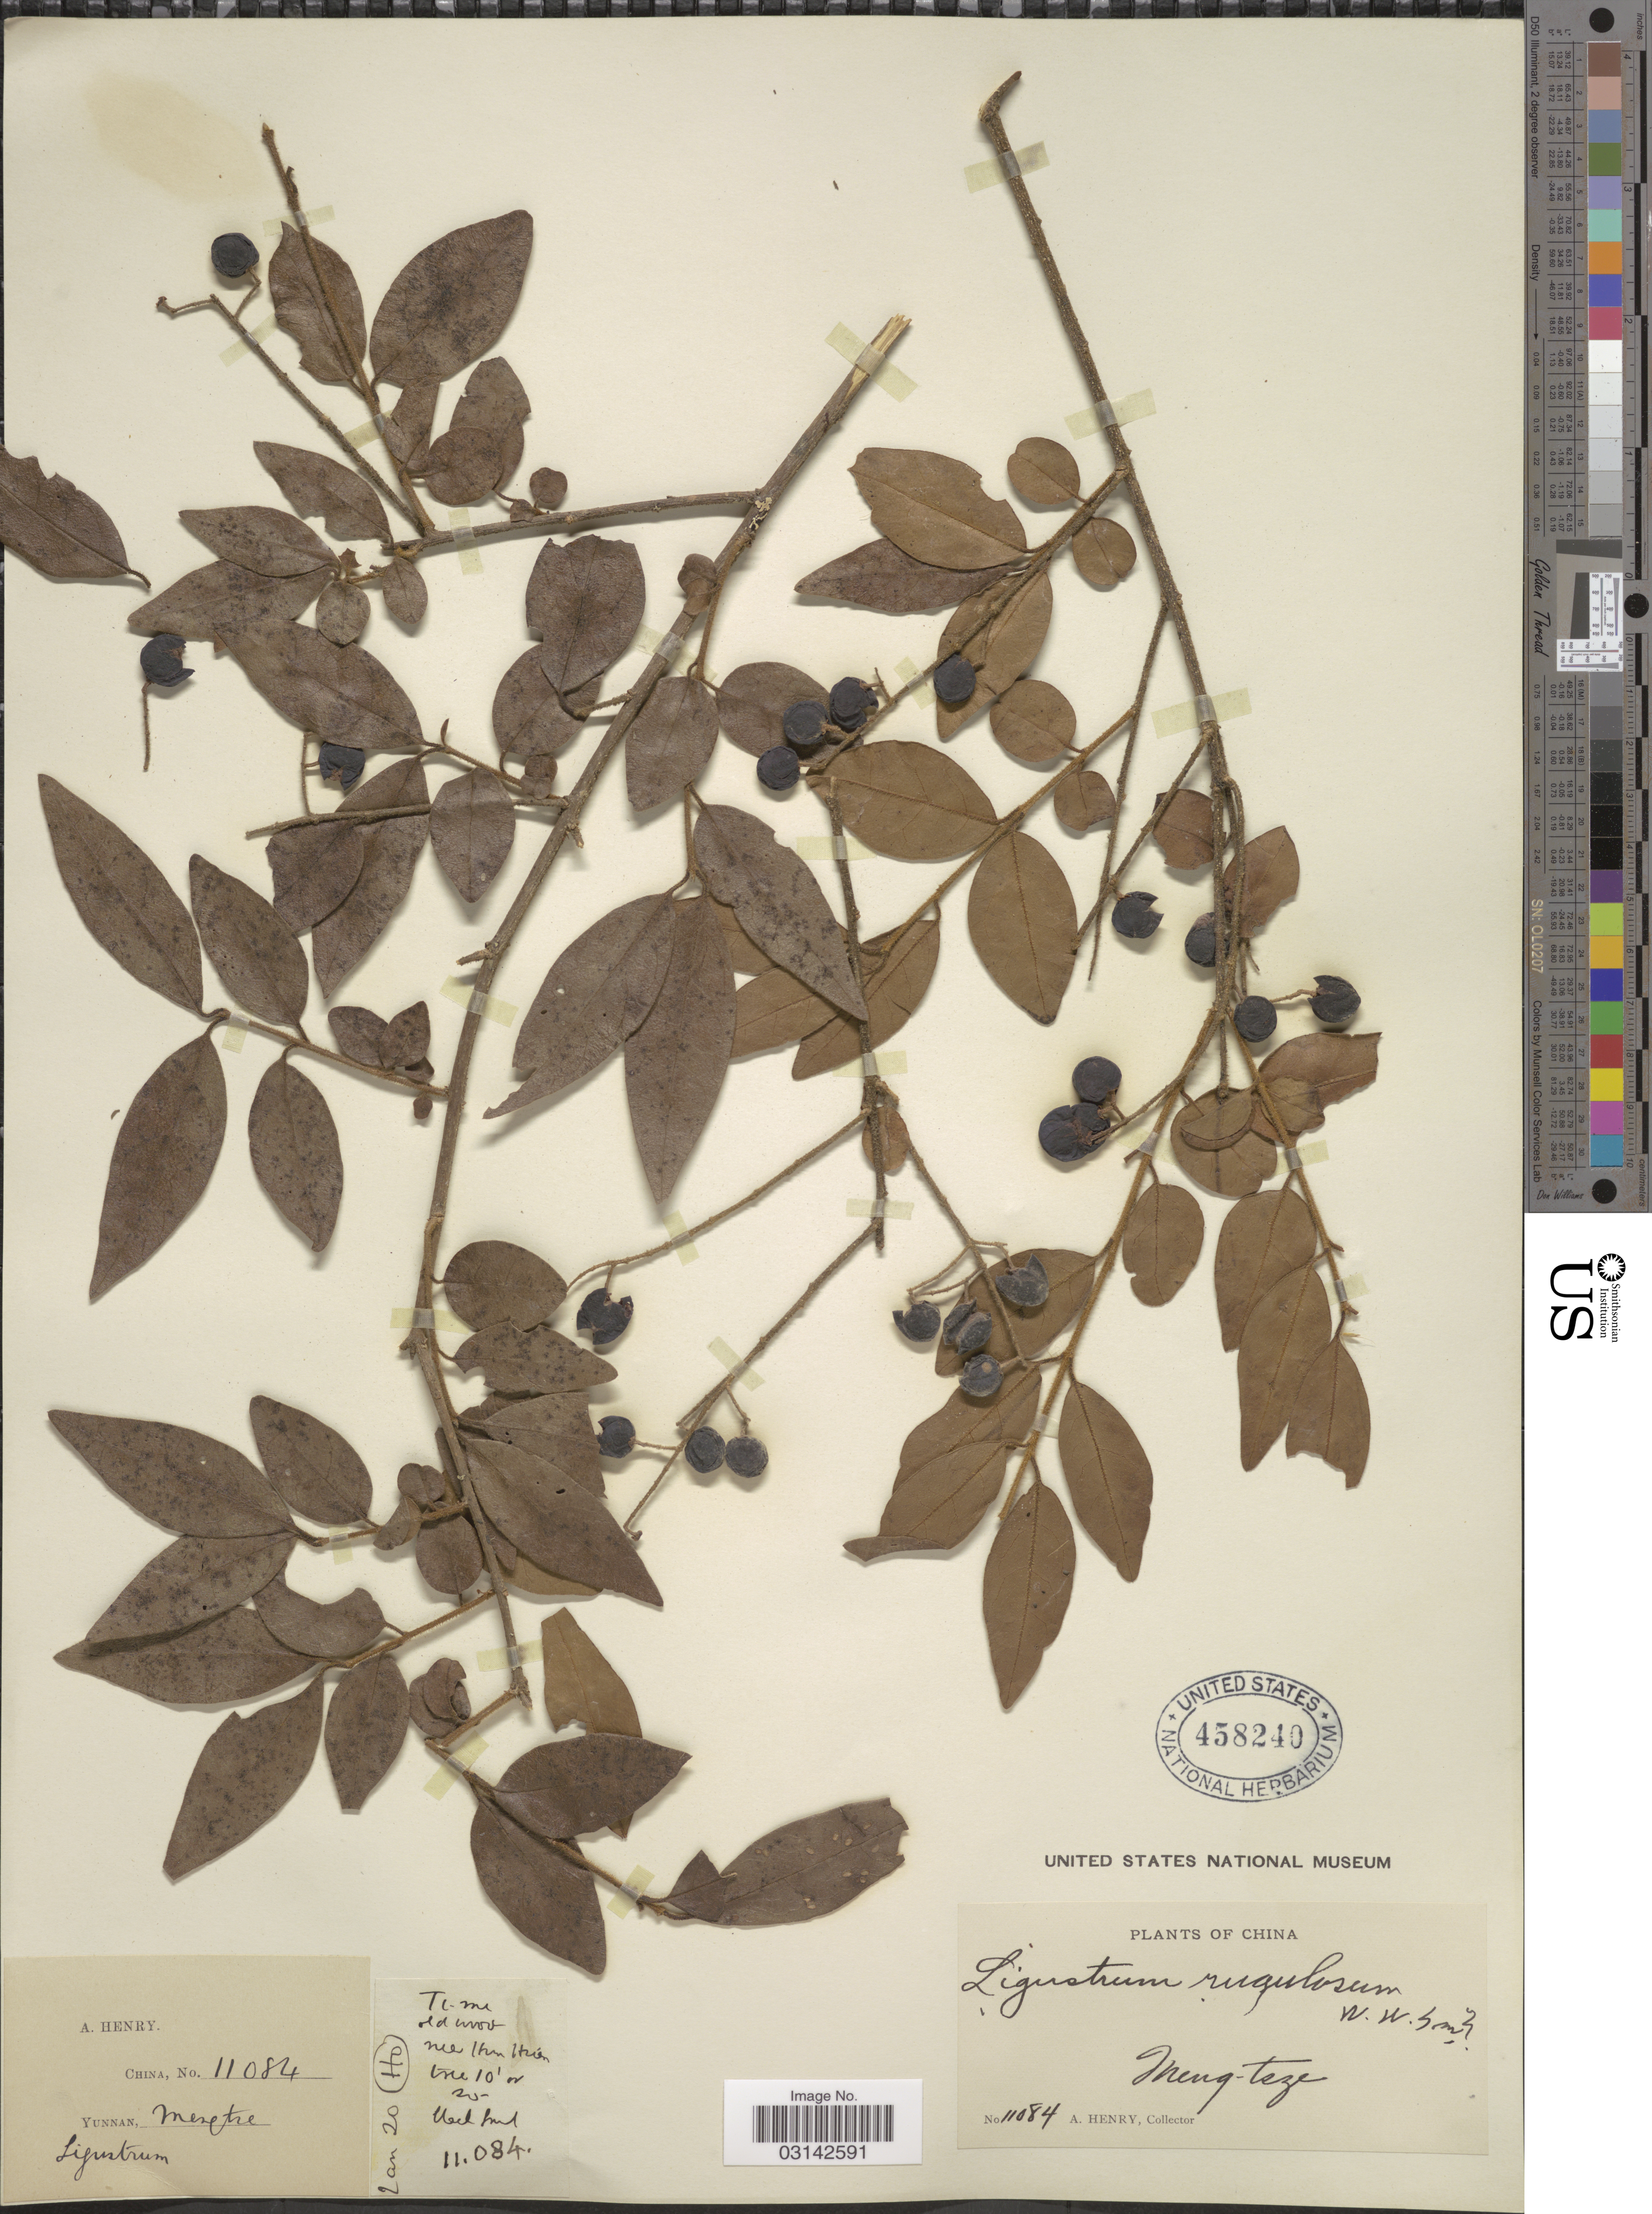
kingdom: Plantae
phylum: Tracheophyta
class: Magnoliopsida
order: Lamiales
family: Oleaceae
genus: Ligustrum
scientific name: Ligustrum compactum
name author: (Wall. ex G. Don) Hook. f. & Thomson ex Brandis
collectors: A. Henry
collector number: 11084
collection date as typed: Transcribed d/m/y: /1/20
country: China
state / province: Yunnan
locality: Meng-tsze, Ti-me. Near Hsien Hsien. Ho.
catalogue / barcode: US 458240